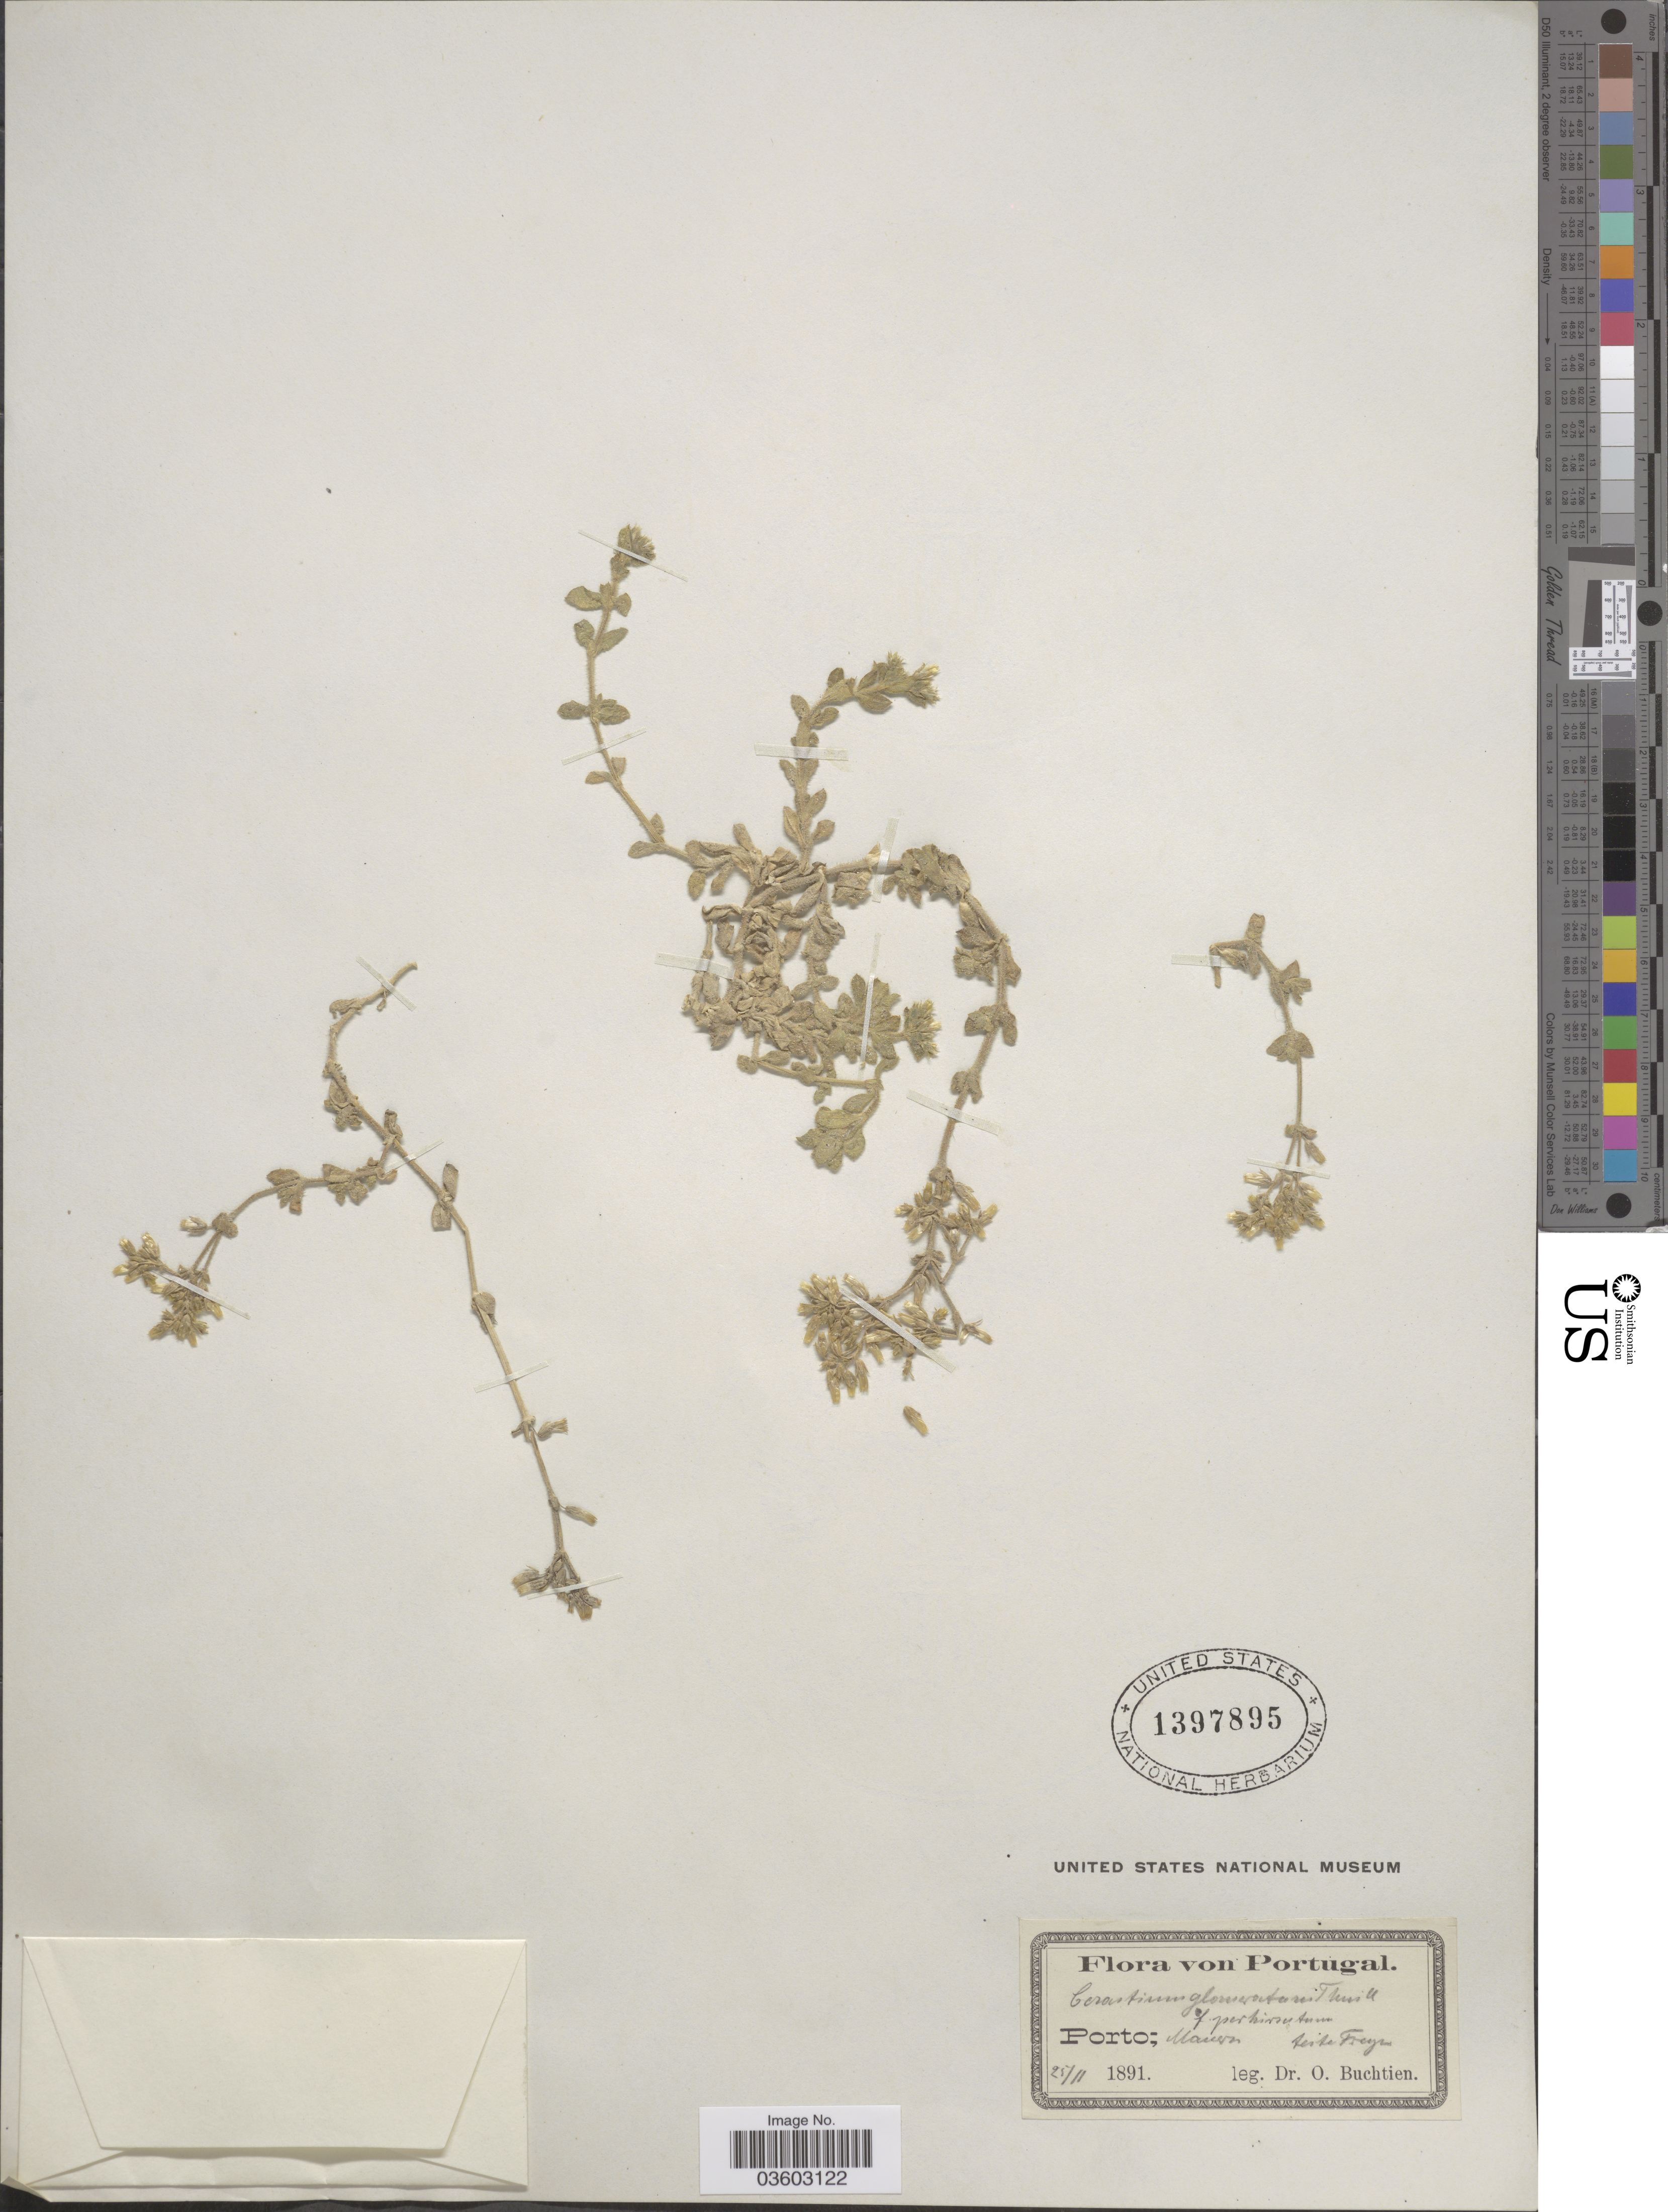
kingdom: Plantae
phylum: Tracheophyta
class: Magnoliopsida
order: Caryophyllales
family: Caryophyllaceae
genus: Cerastium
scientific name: Cerastium glomeratum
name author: Thuill.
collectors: O. Buchtien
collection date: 1891-11-25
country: Portugal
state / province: Porto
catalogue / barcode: US 1397895